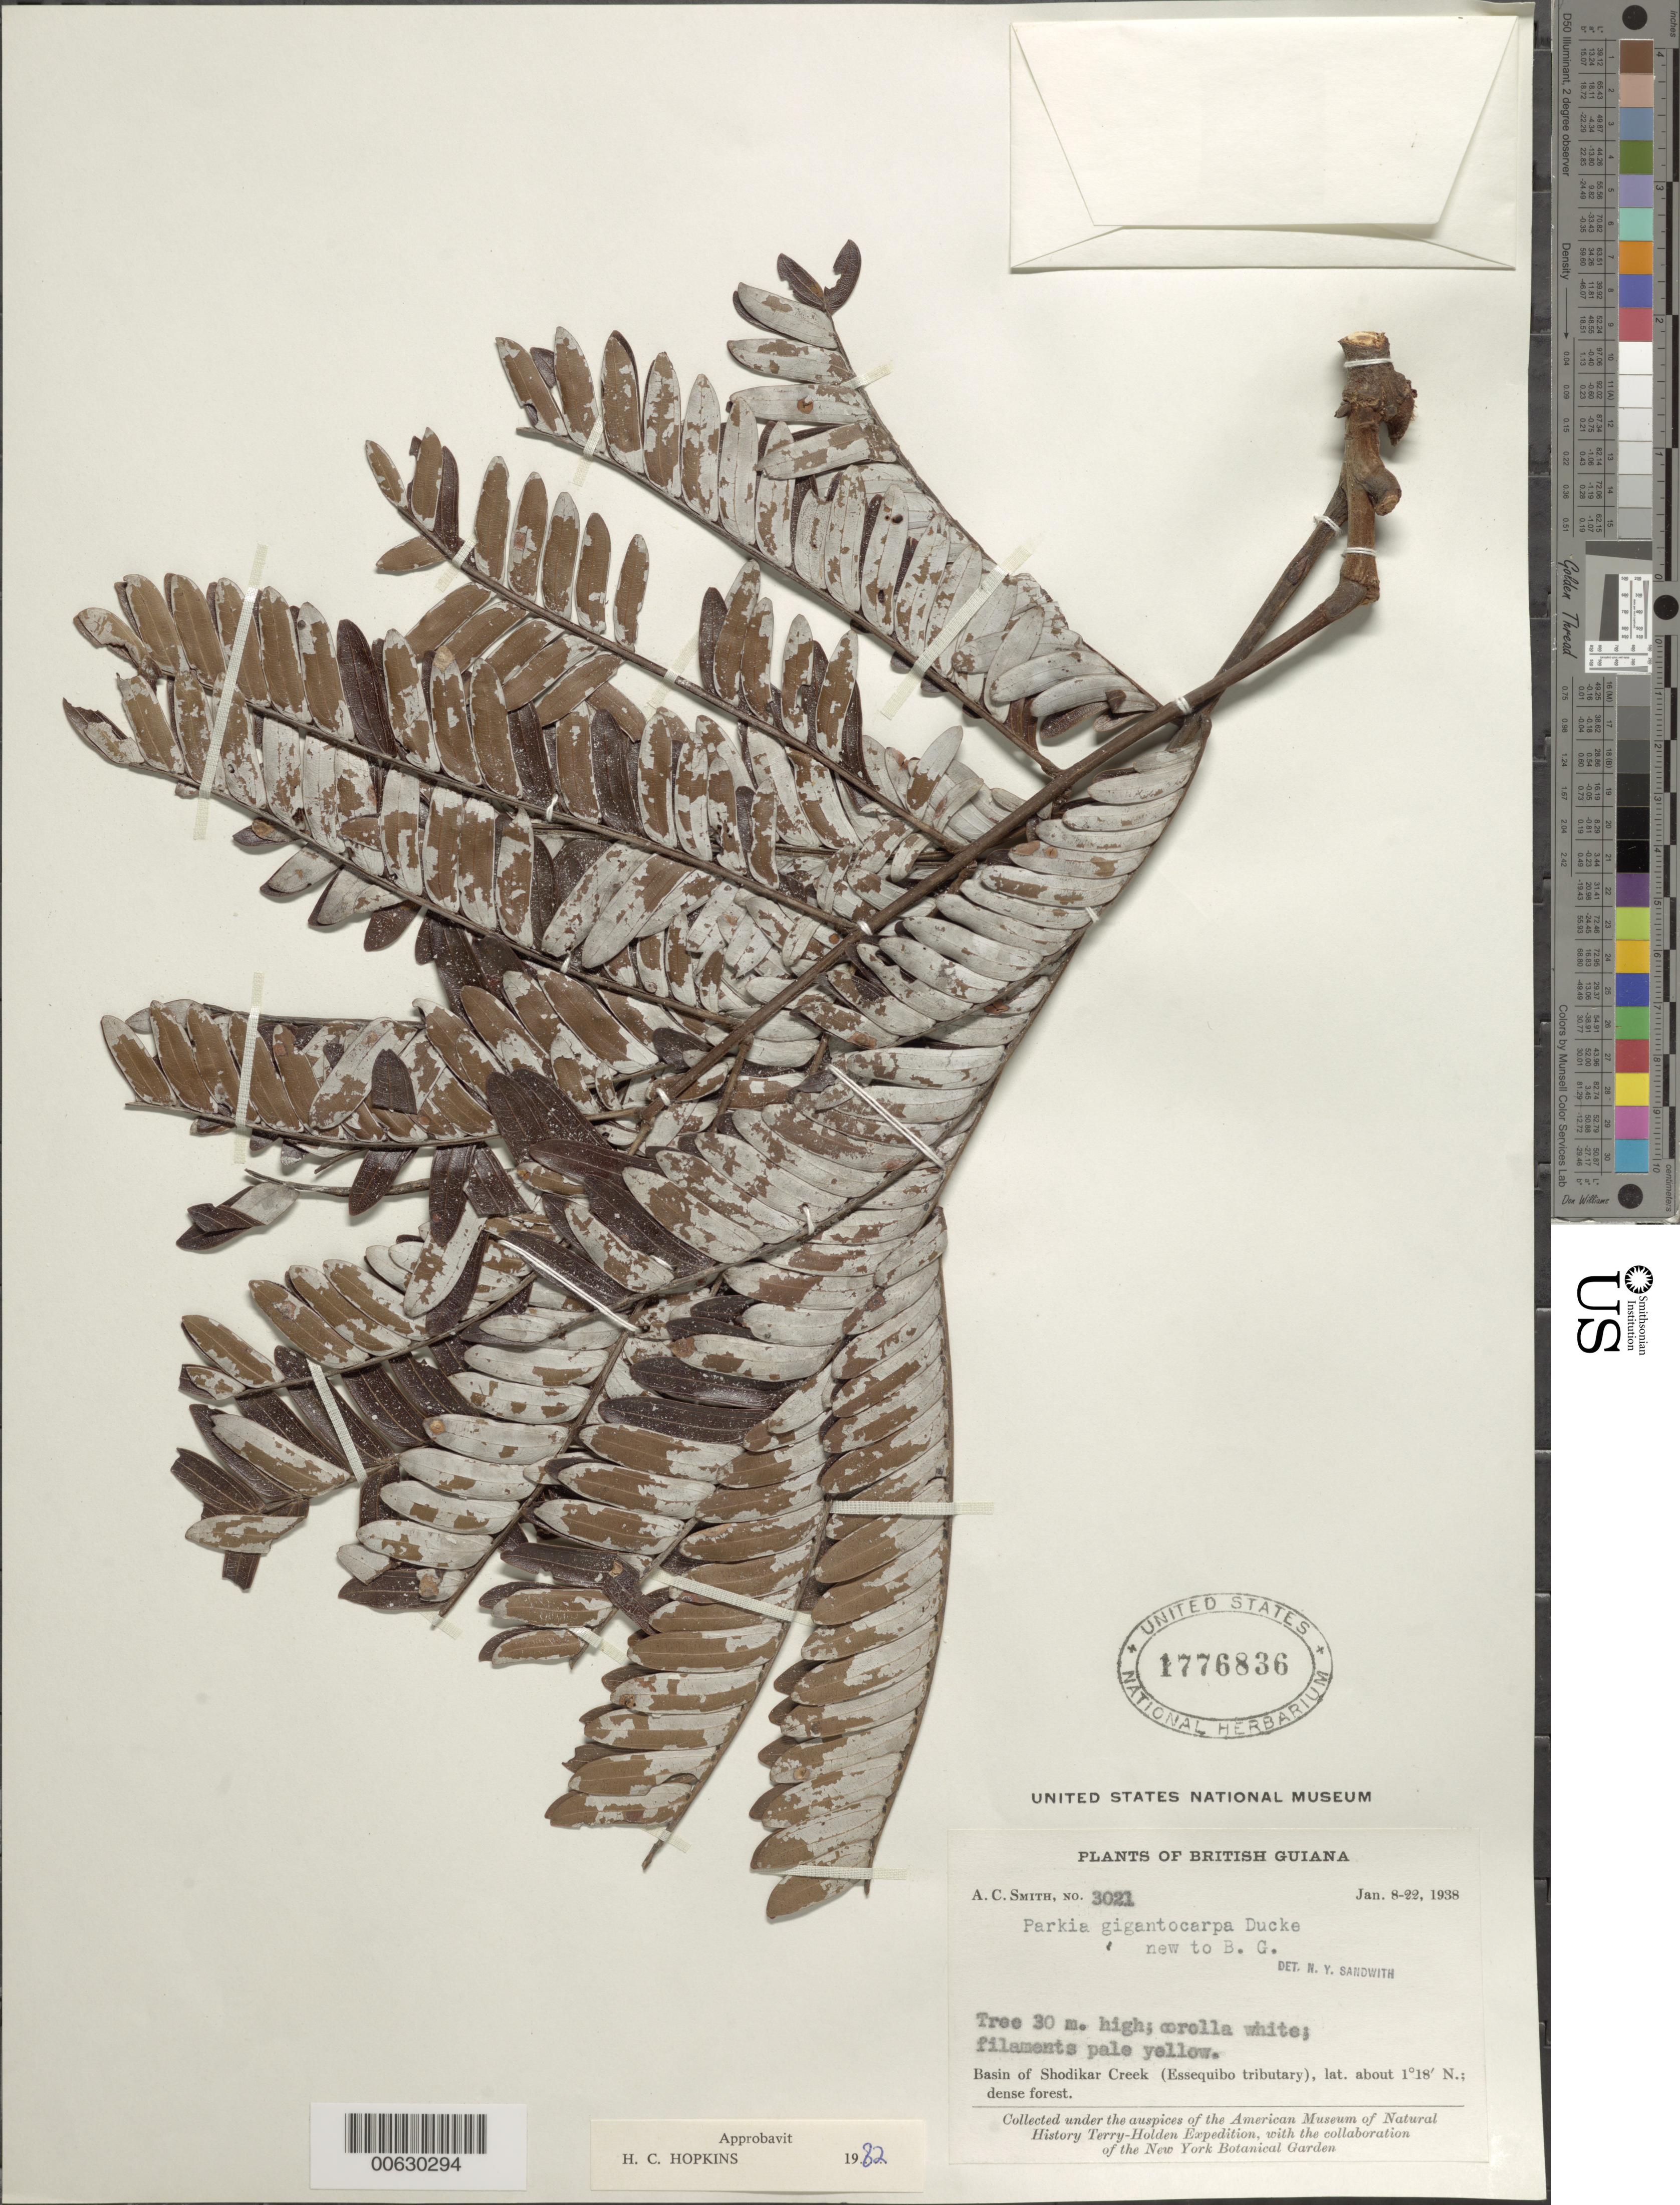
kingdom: Plantae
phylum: Tracheophyta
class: Magnoliopsida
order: Fabales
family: Fabaceae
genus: Parkia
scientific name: Parkia gigantocarpa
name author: Ducke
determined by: Hopkins, H. C.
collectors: A. C. Smith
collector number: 3021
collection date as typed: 8-Jan-38 to 22-Jan-38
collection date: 1938-01-08/1938-01-22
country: Guyana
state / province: U. Takutu-U. Essequibo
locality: Shodikar Creek, basin of (Essequibo tributary)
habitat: Dense forest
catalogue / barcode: US 1776836